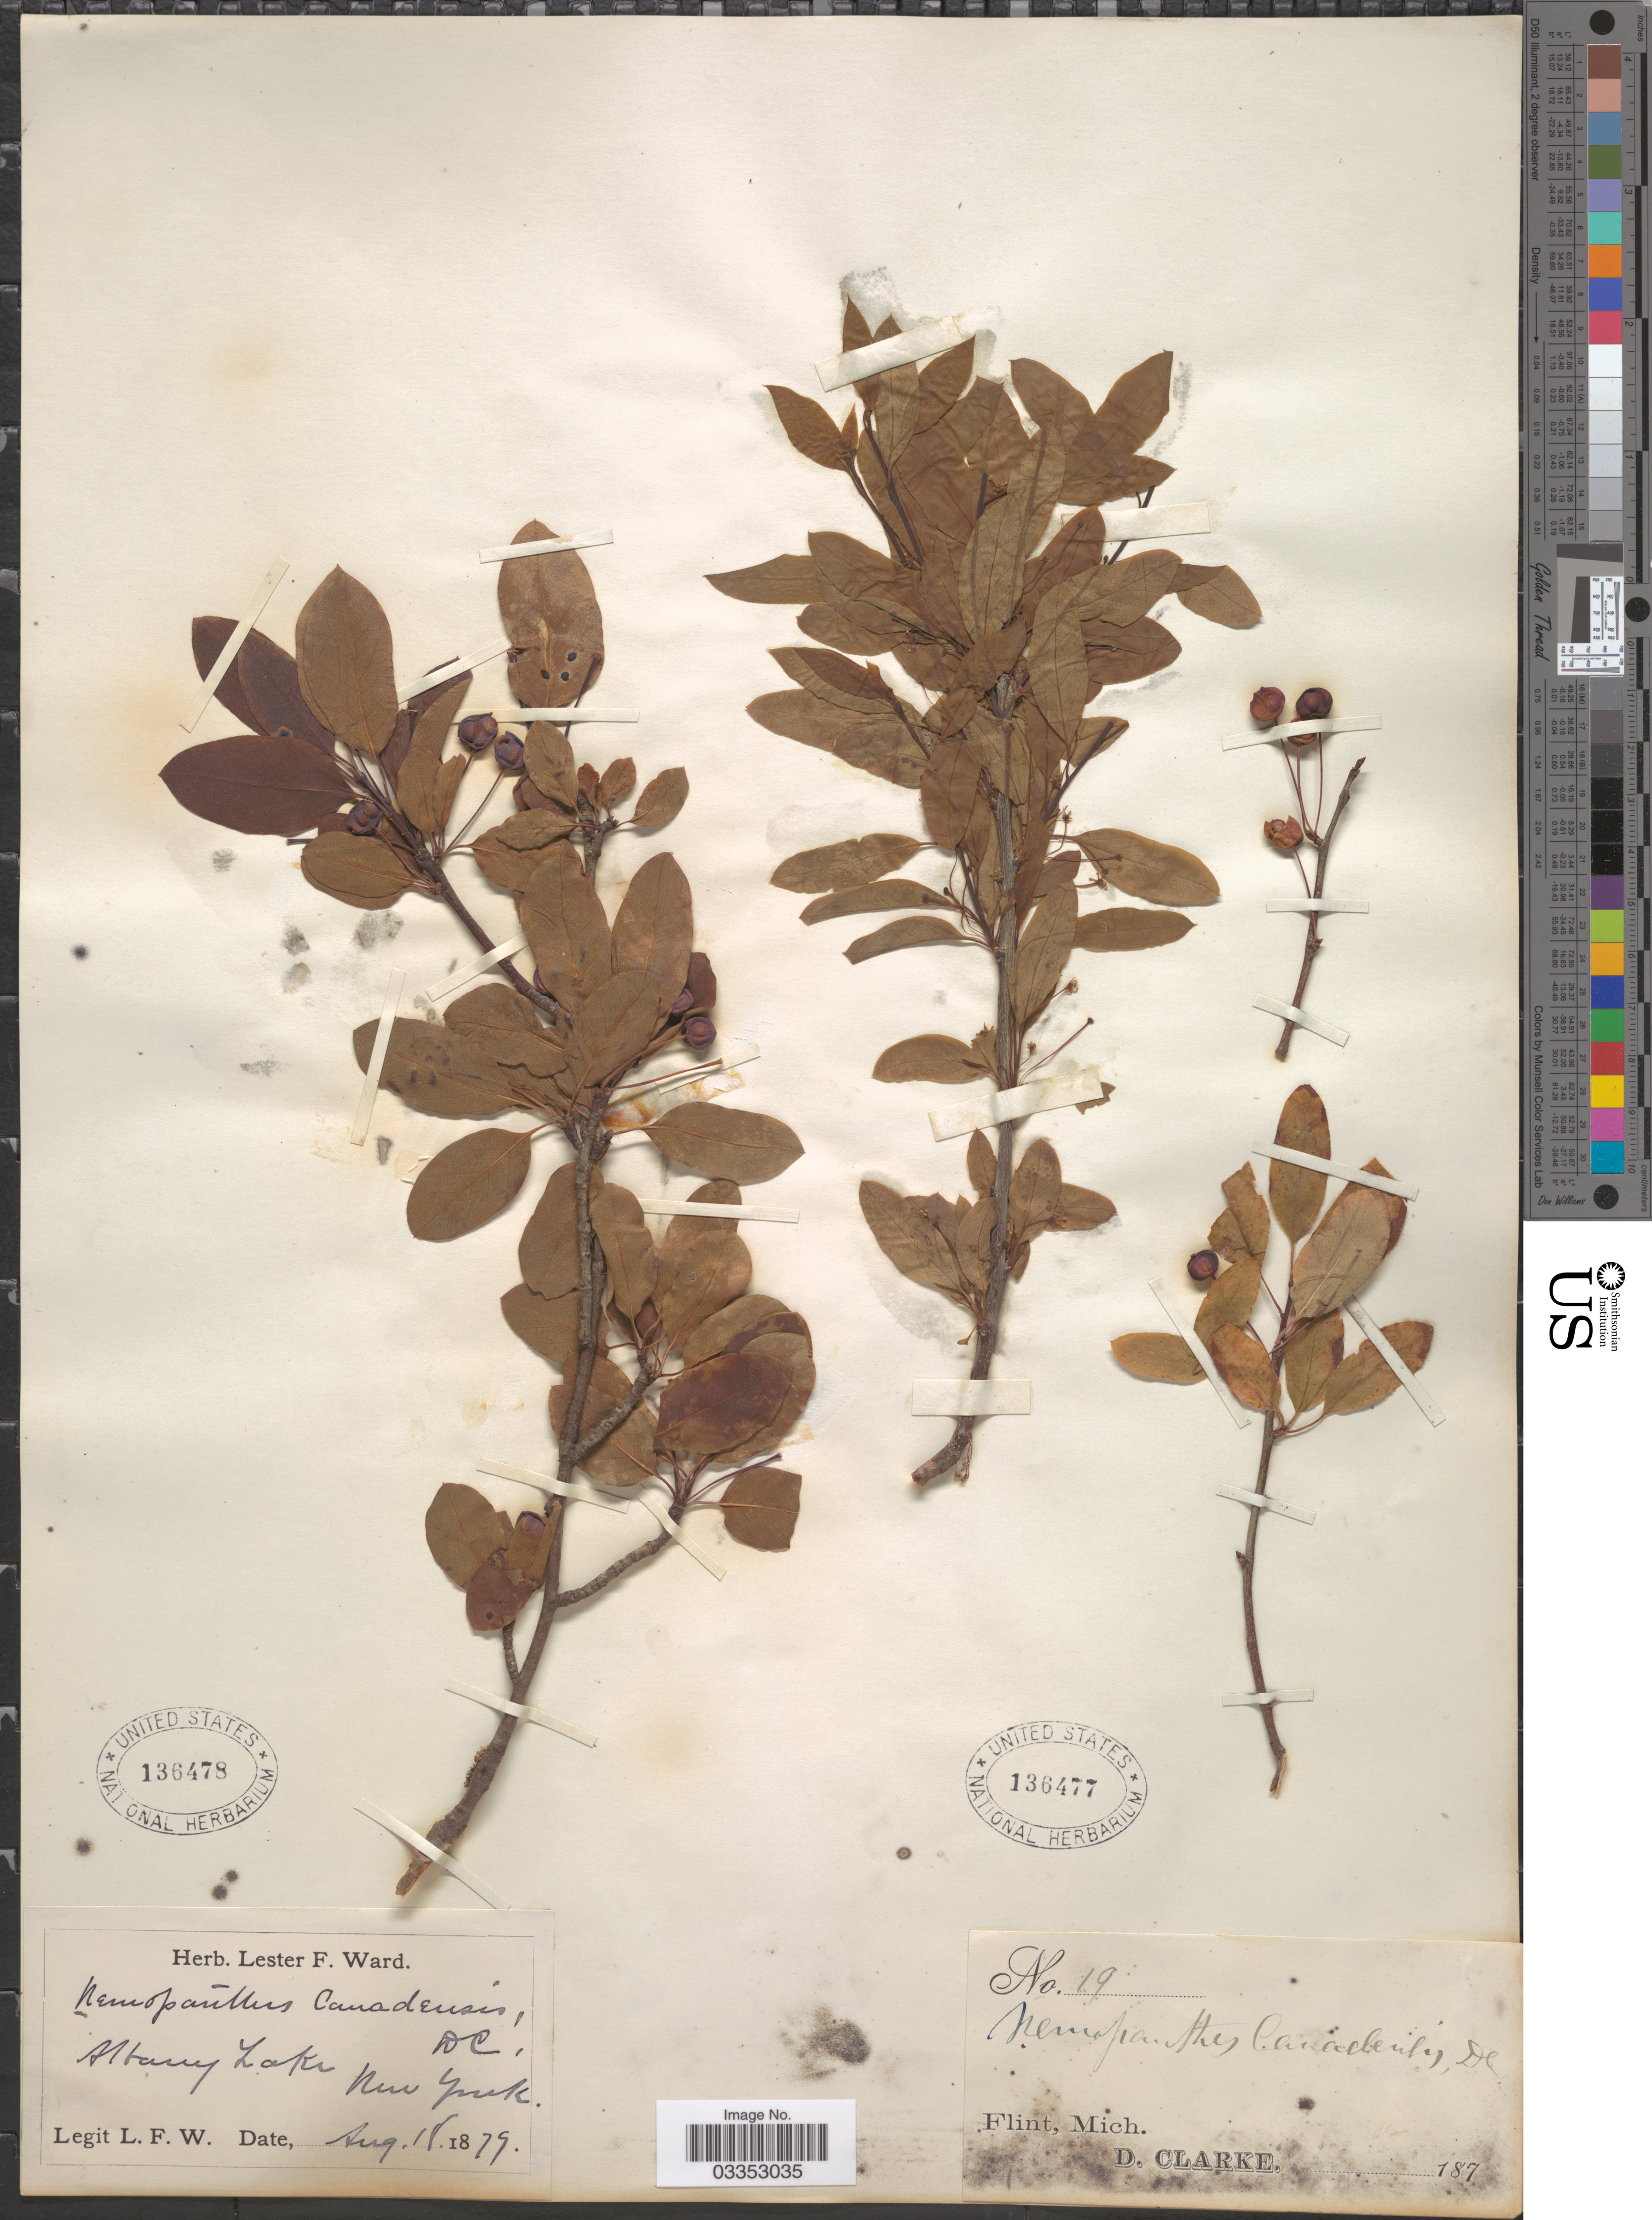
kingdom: Plantae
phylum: Tracheophyta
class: Magnoliopsida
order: Aquifoliales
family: Aquifoliaceae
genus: Nemopanthus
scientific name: Nemopanthus mucronatus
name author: (L.) Trel.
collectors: D. Clarke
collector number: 19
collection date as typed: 187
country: United States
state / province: Michigan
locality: Flint.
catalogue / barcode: US 136477